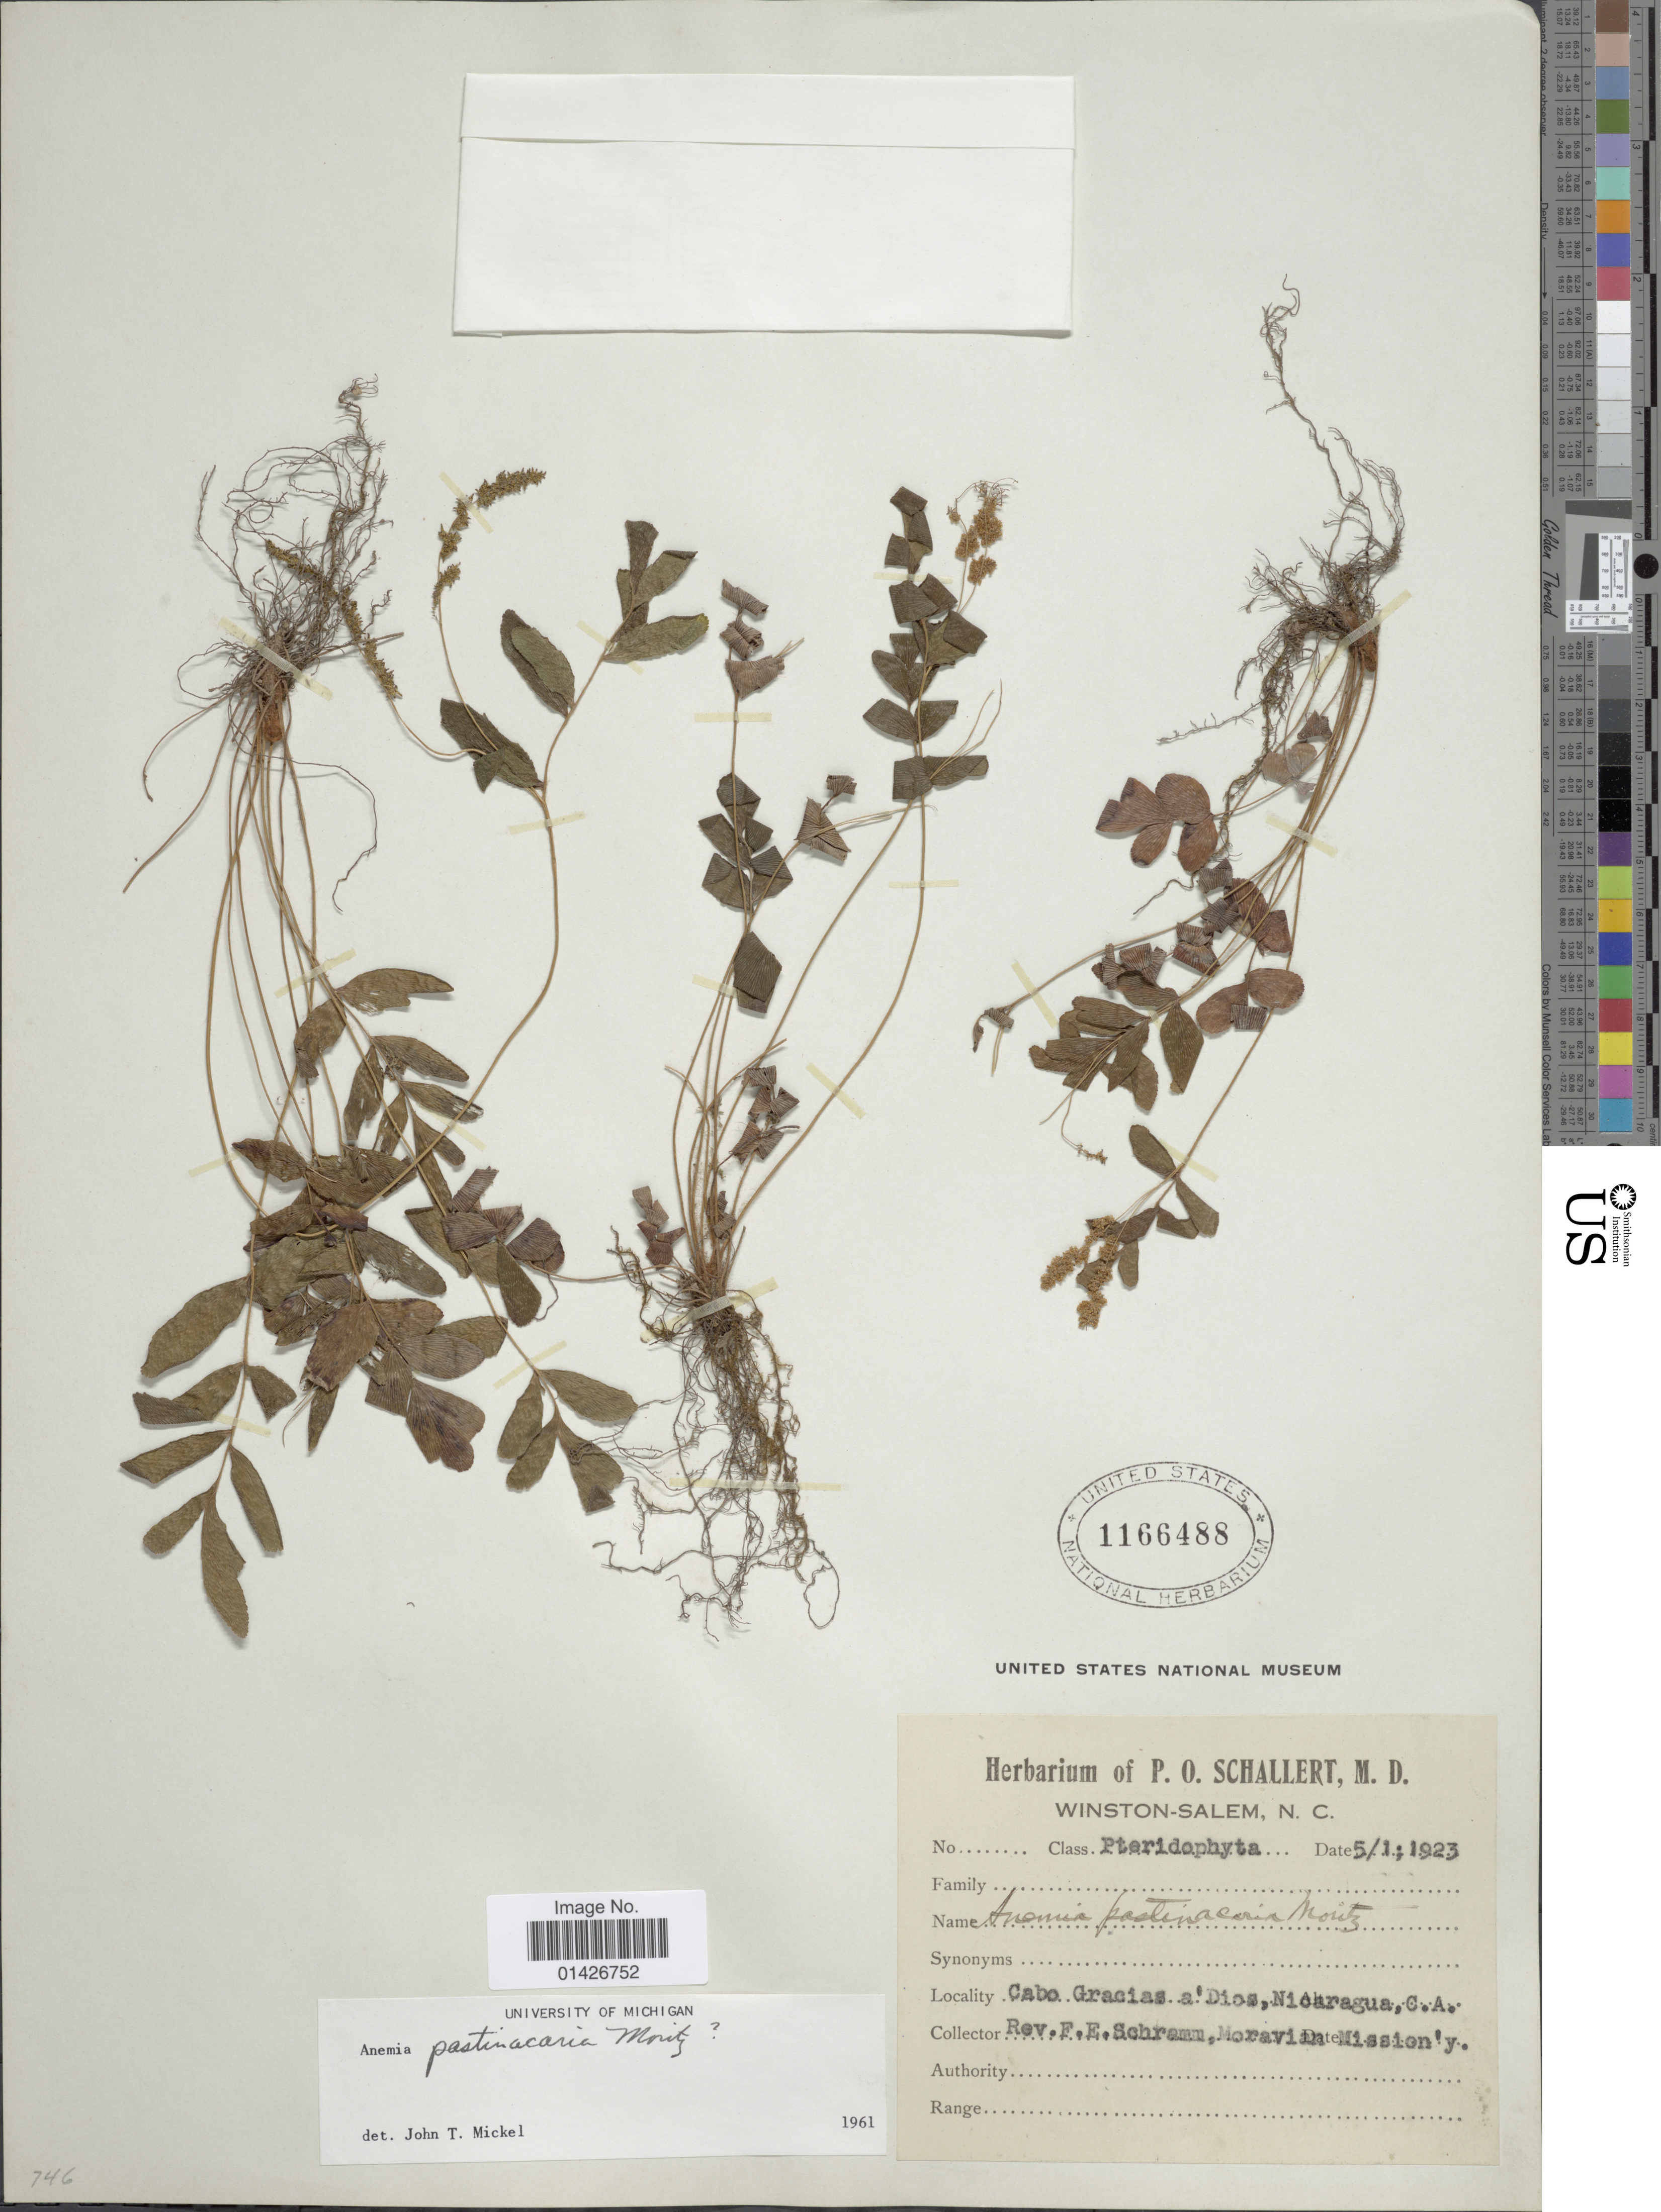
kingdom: Plantae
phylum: Tracheophyta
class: Polypodiopsida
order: Schizaeales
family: Anemiaceae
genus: Anemia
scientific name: Anemia pastinacaria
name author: Moritz ex Prantl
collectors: F. E. Schramm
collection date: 1923-01-05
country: Nicaragua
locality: Cabo Gracias a'Dios, Moravian Mission ' y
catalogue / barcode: US 1166488